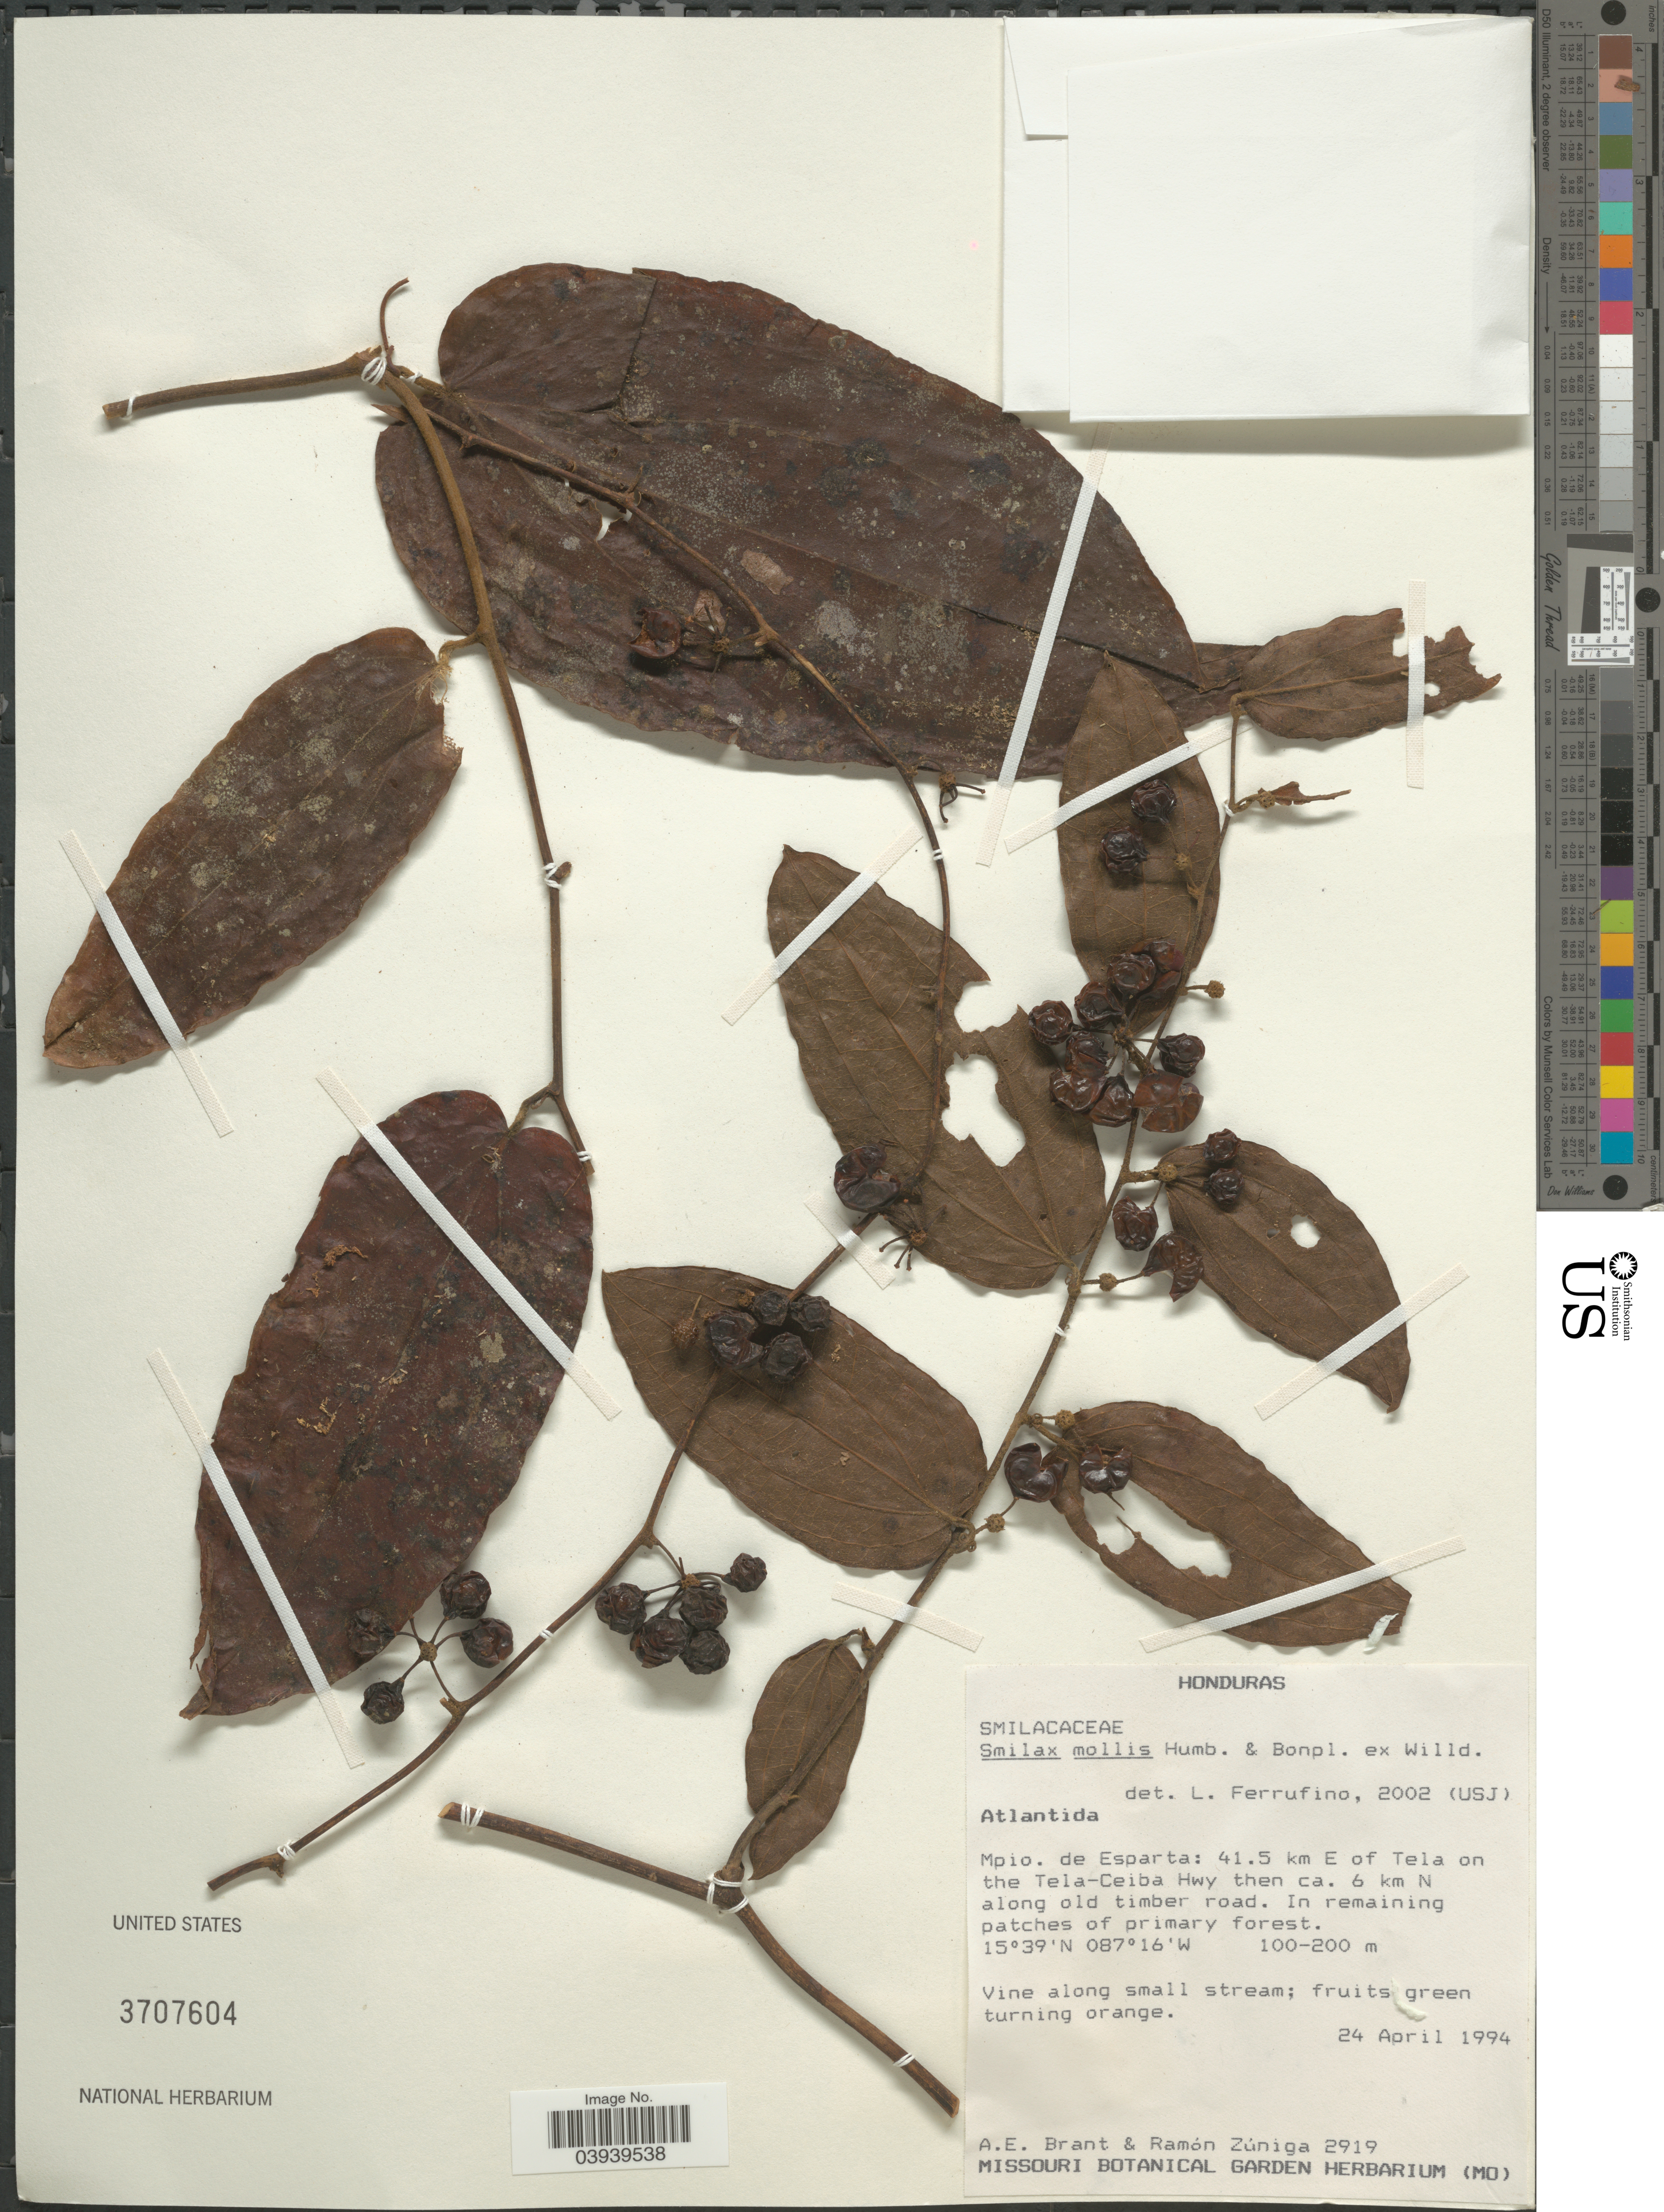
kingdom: Plantae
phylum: Tracheophyta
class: Liliopsida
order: Liliales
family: Smilacaceae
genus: Smilax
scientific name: Smilax mollis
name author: Humb. & Bonpl. ex Willd.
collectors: A. Brant & R. Zuniga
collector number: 2919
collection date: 1994-04-24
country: Honduras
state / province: Atlantida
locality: Mpio. de Esparta: 41.5 km E of Tela on the Tela-Ceiba Hwy then ca. 6 km N along old timber road.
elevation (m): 100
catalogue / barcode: US 3707604